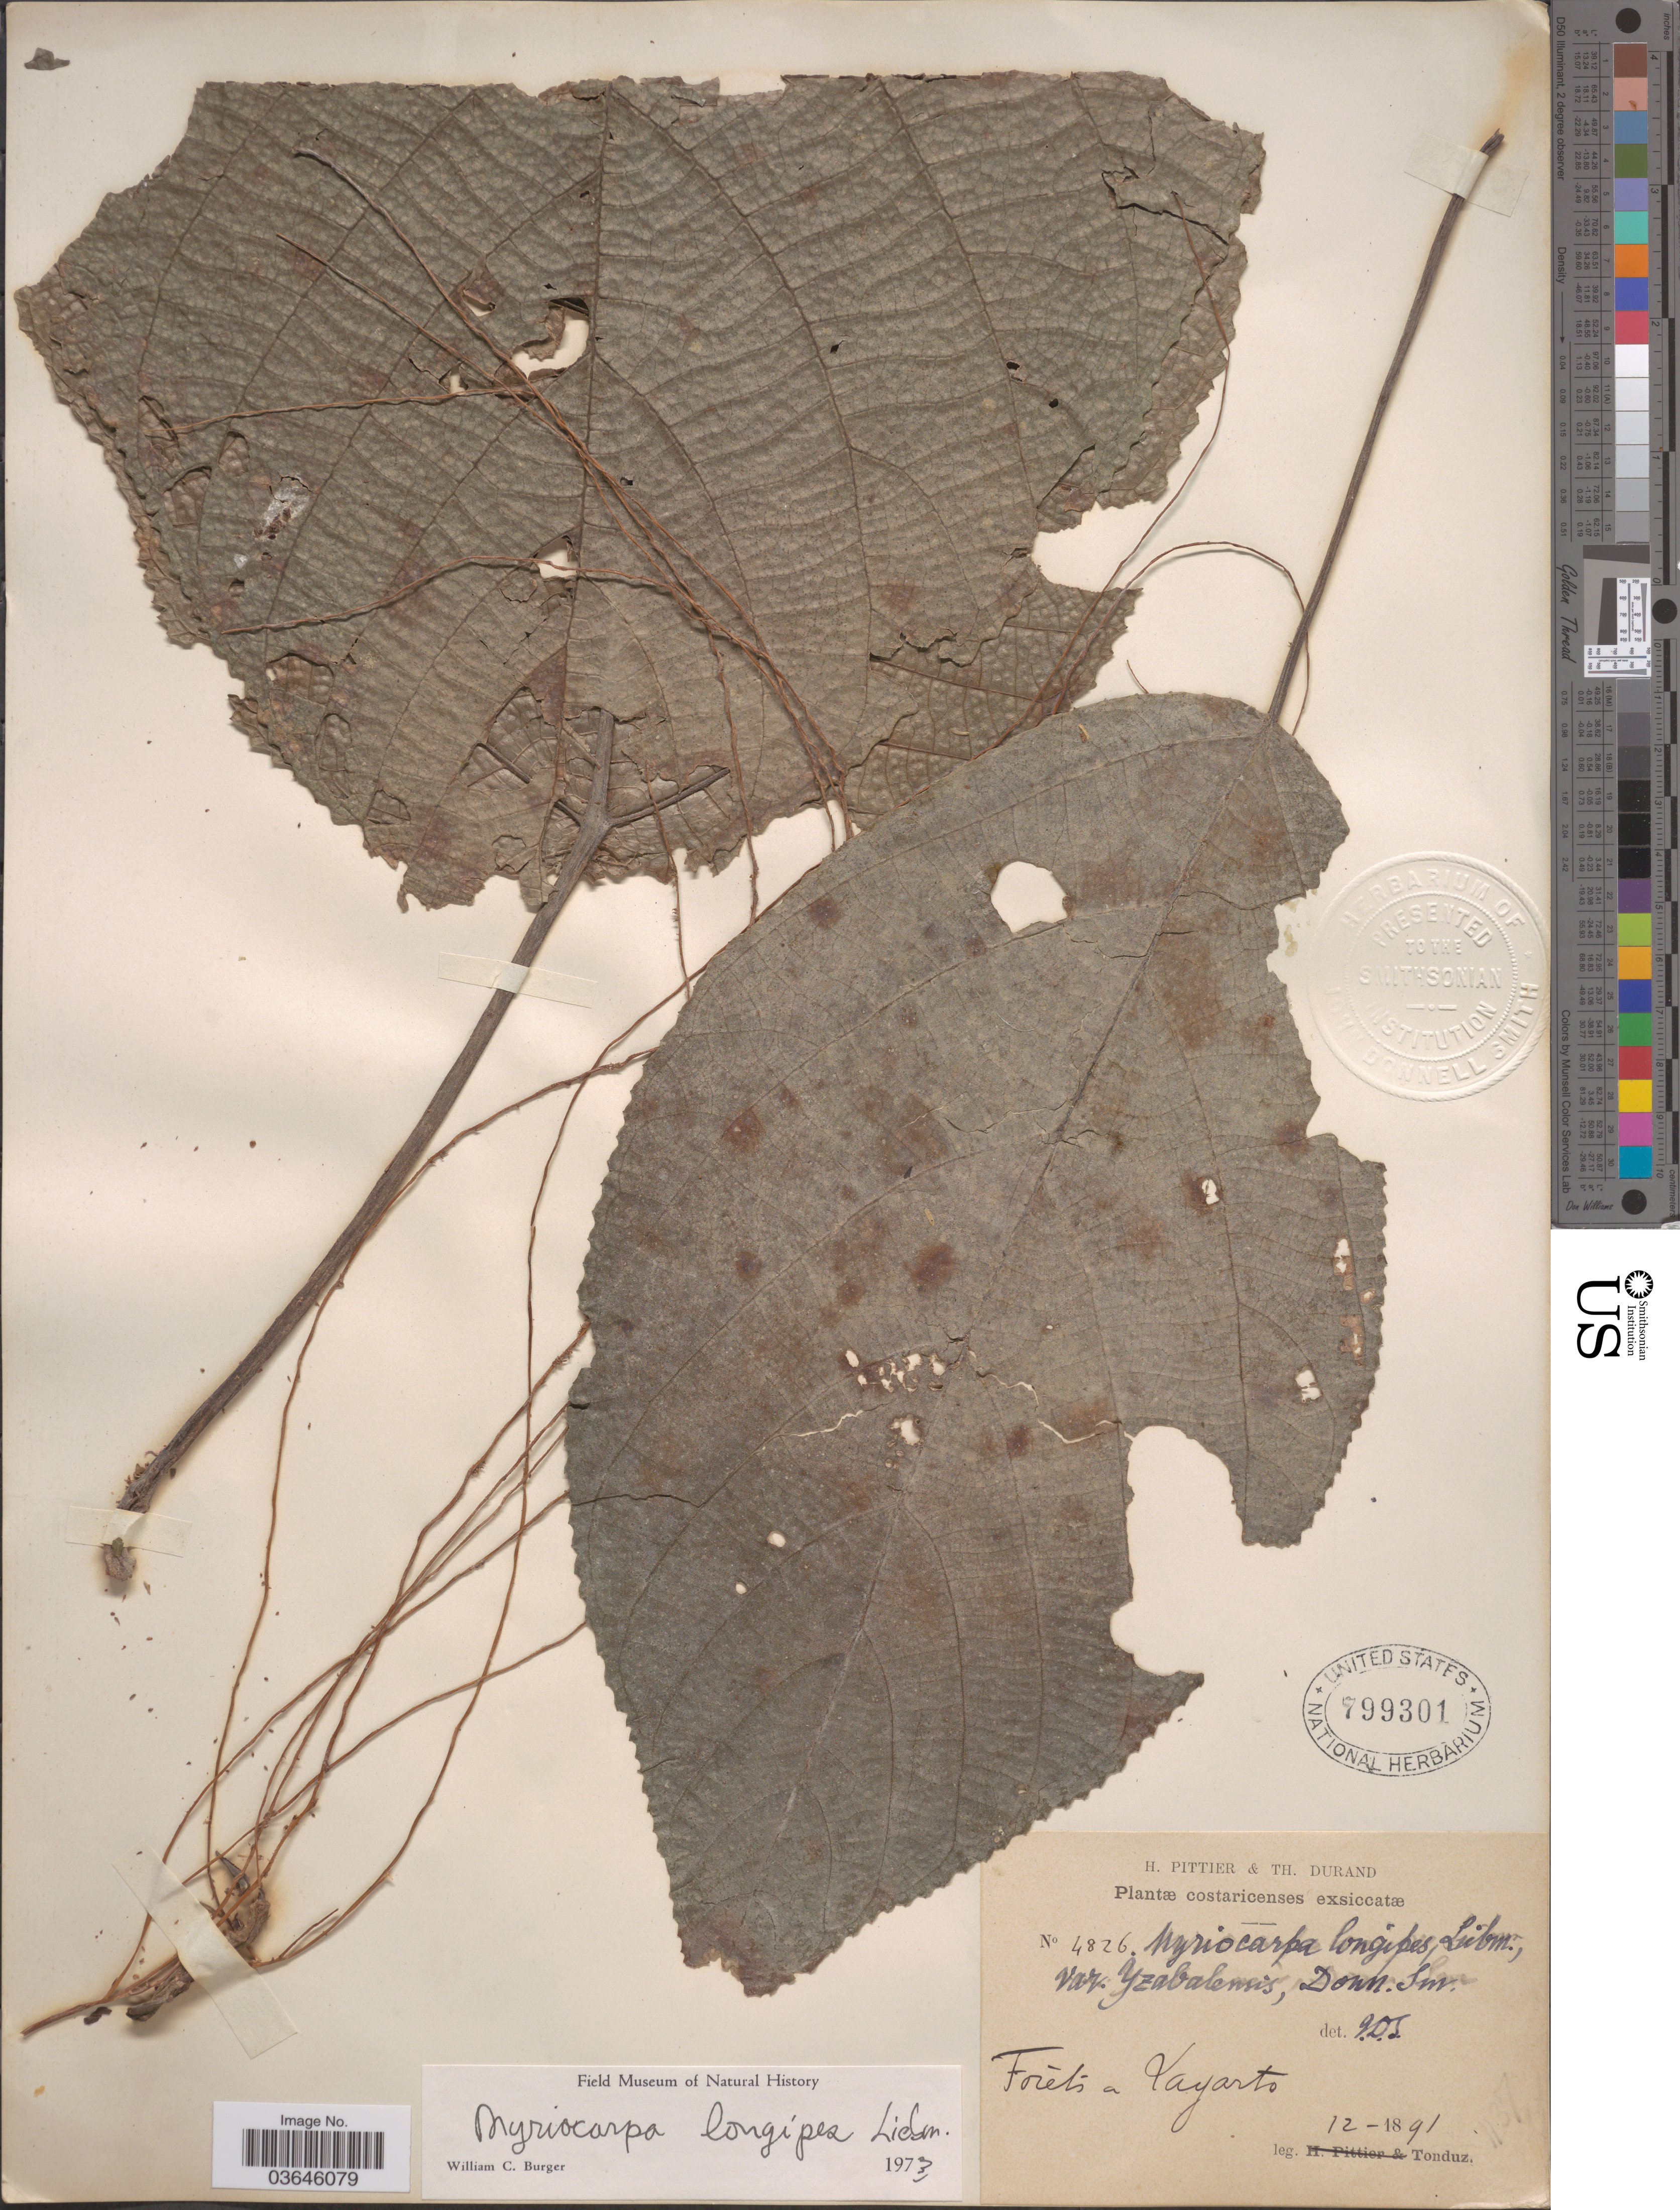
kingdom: Plantae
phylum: Tracheophyta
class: Magnoliopsida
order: Rosales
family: Urticaceae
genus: Myriocarpa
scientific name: Myriocarpa longipes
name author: Liebm.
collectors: Biolley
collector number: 4826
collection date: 1891-12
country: Costa Rica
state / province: Puntarenas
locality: Forêts a Lagarto.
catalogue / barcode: US 799301